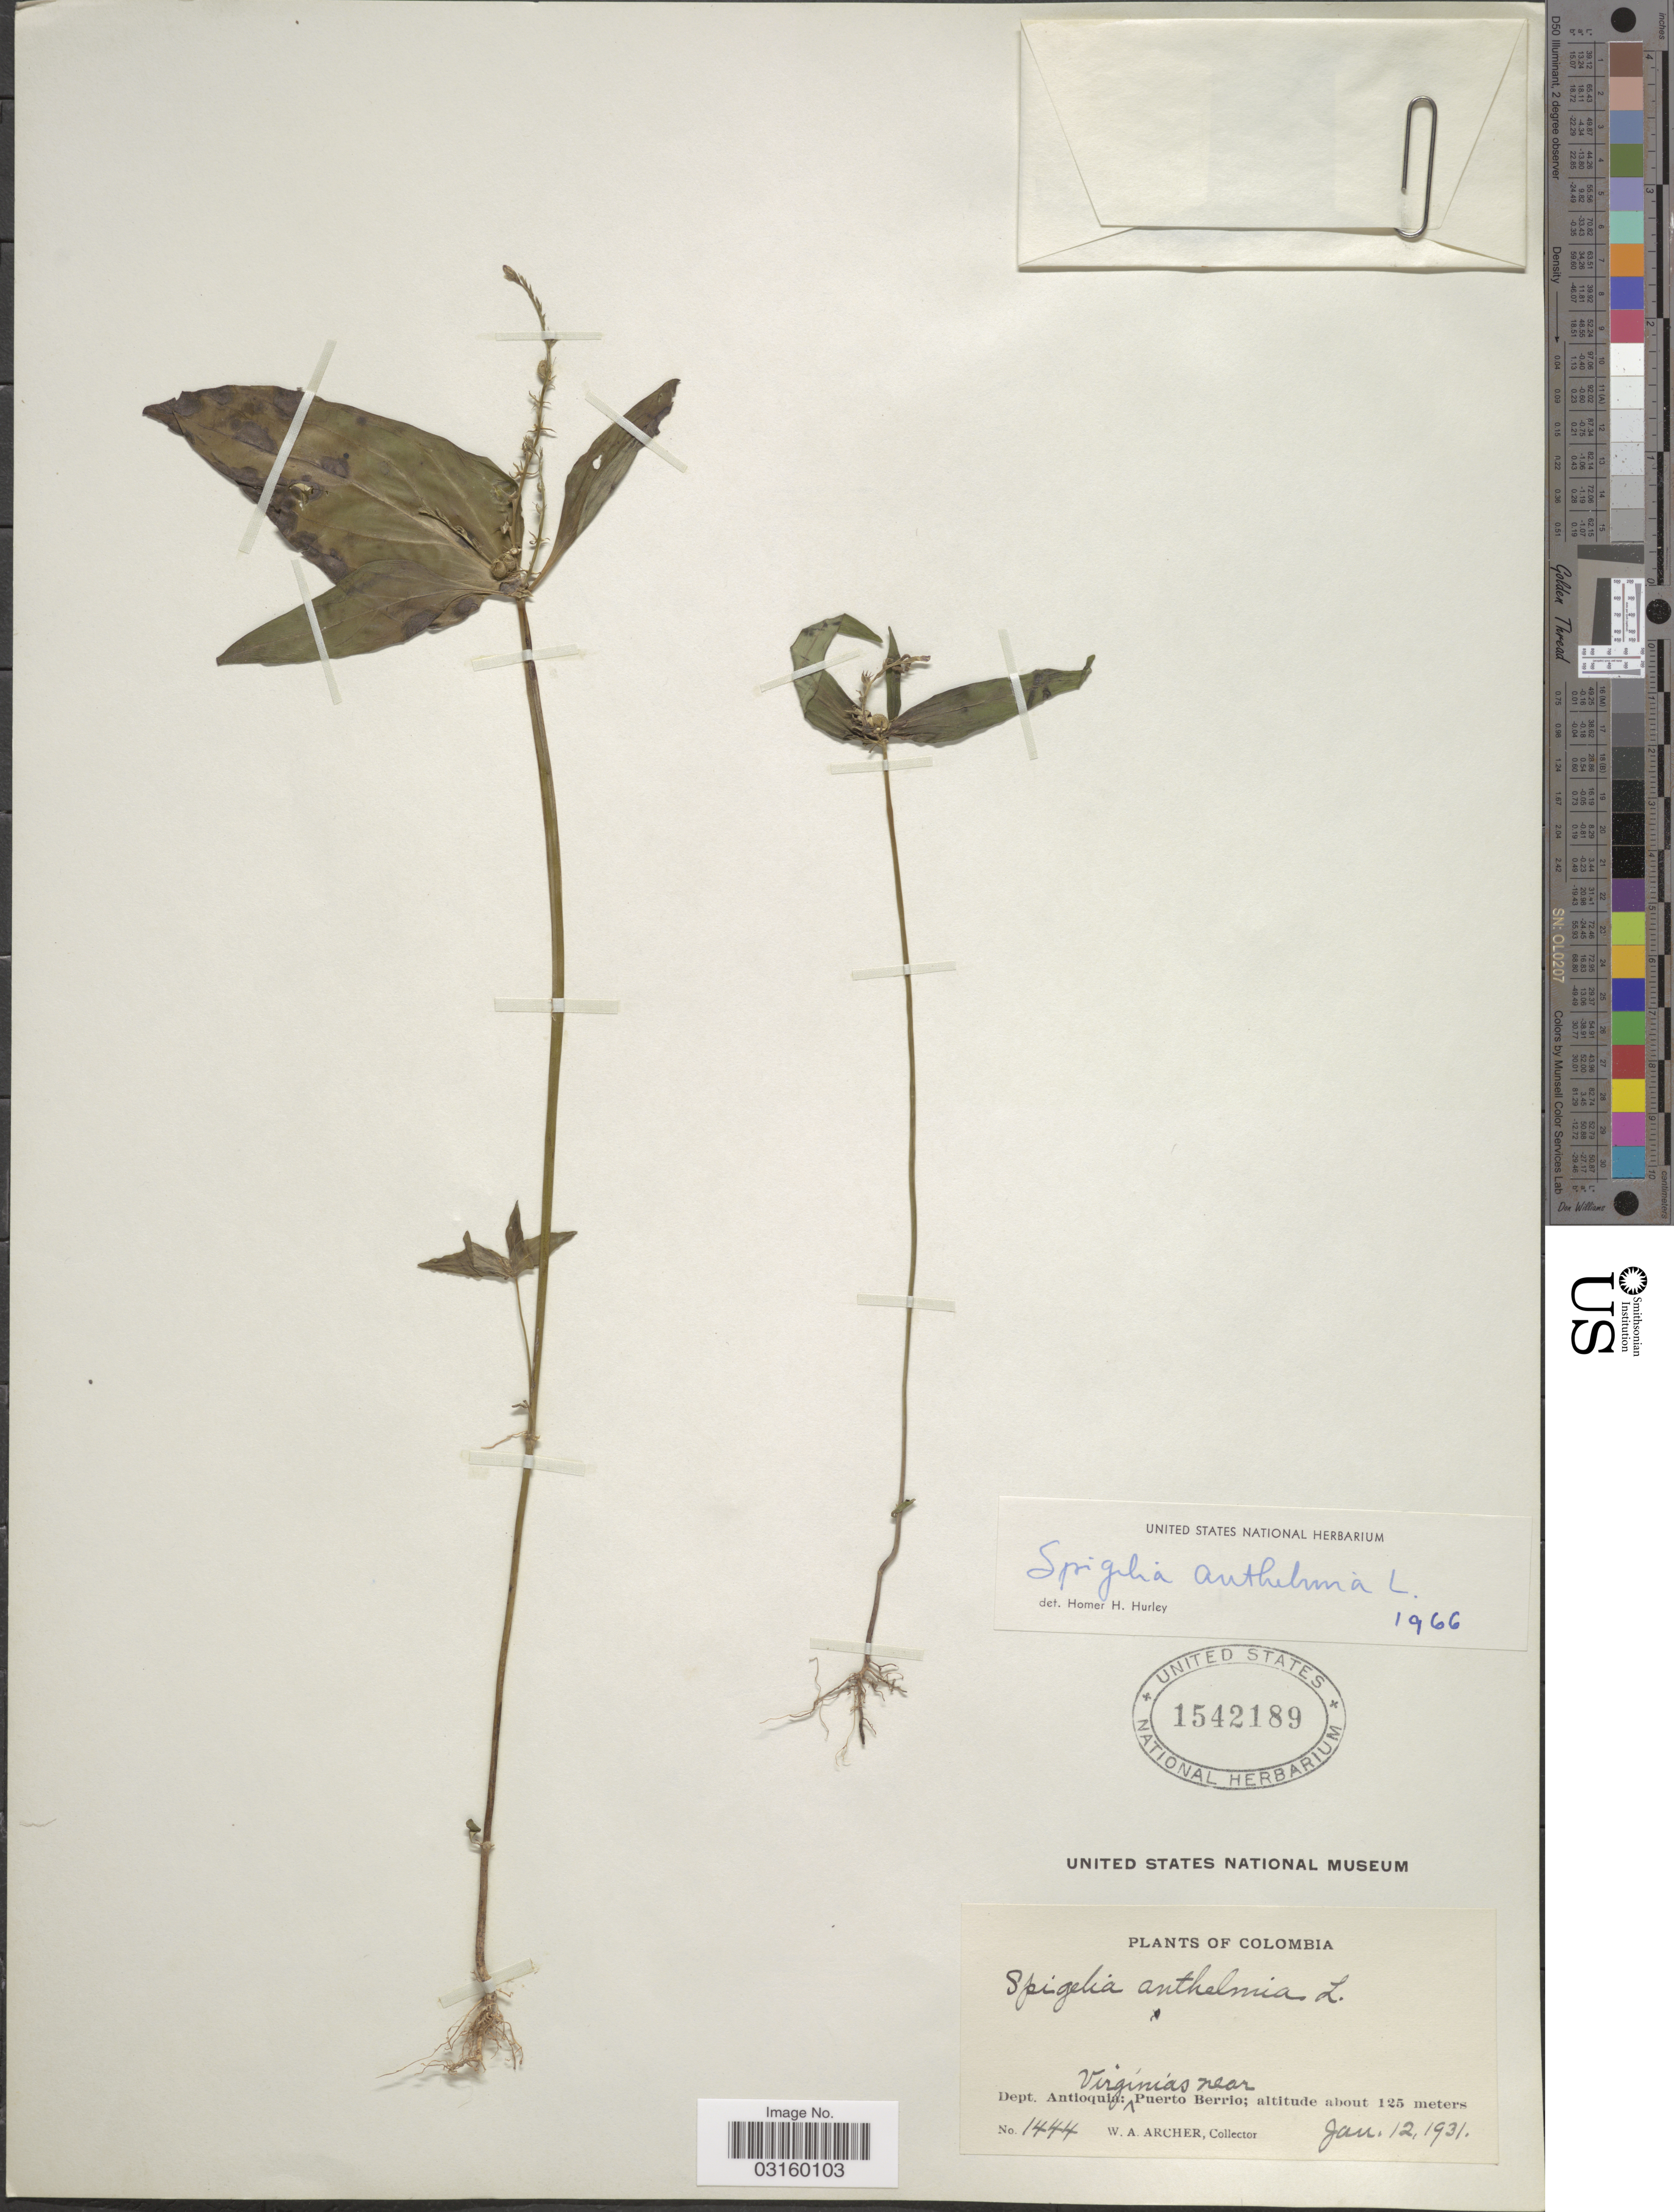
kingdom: Plantae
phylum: Tracheophyta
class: Magnoliopsida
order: Gentianales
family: Loganiaceae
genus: Spigelia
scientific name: Spigelia anthelmia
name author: L.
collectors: W. Archer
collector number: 1444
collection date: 1931-01-12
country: Colombia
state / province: Antioquia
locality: Dept. Antioquia: Virgínías near Puerto Berrio.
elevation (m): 125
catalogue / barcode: US 1542189